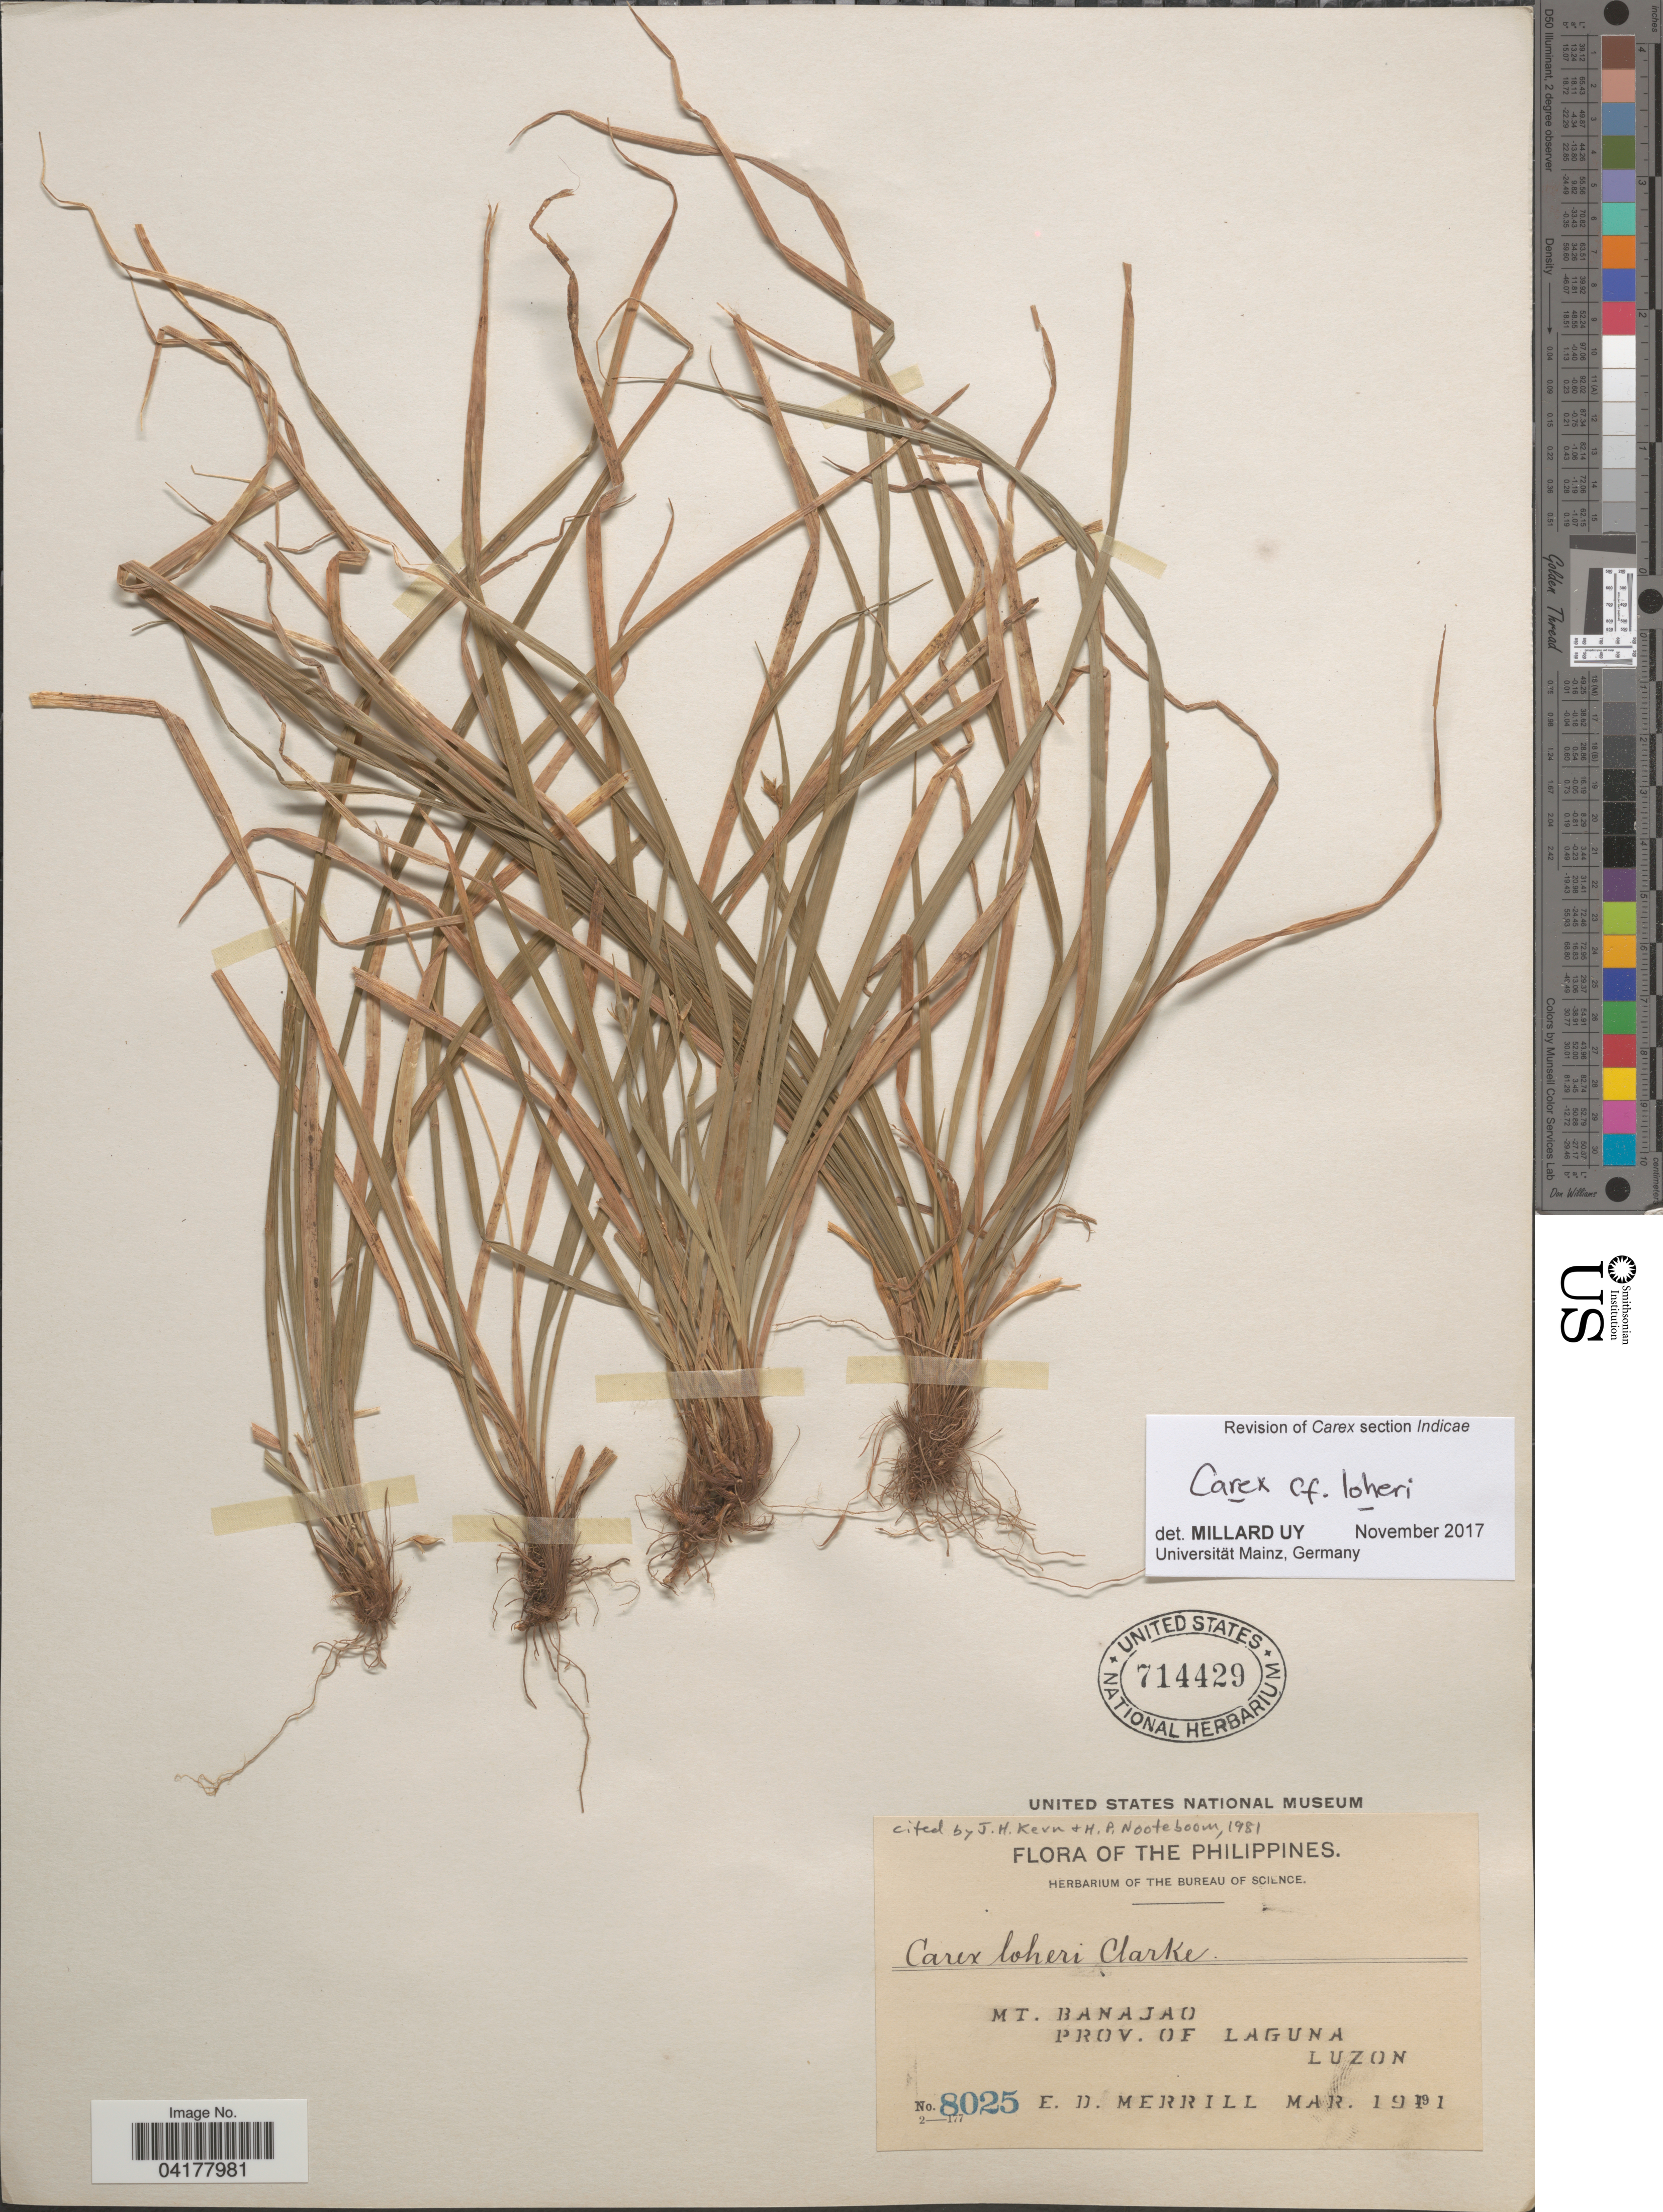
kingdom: Plantae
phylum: Tracheophyta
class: Liliopsida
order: Poales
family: Cyperaceae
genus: Carex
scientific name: Carex loheri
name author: C.B. Clarke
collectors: E. D. Merrill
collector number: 8025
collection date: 1911-03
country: Philippines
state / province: Calabarzon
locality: Mt. Banajao. Prov. of Laguna. Luzon.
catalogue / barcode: US 714429